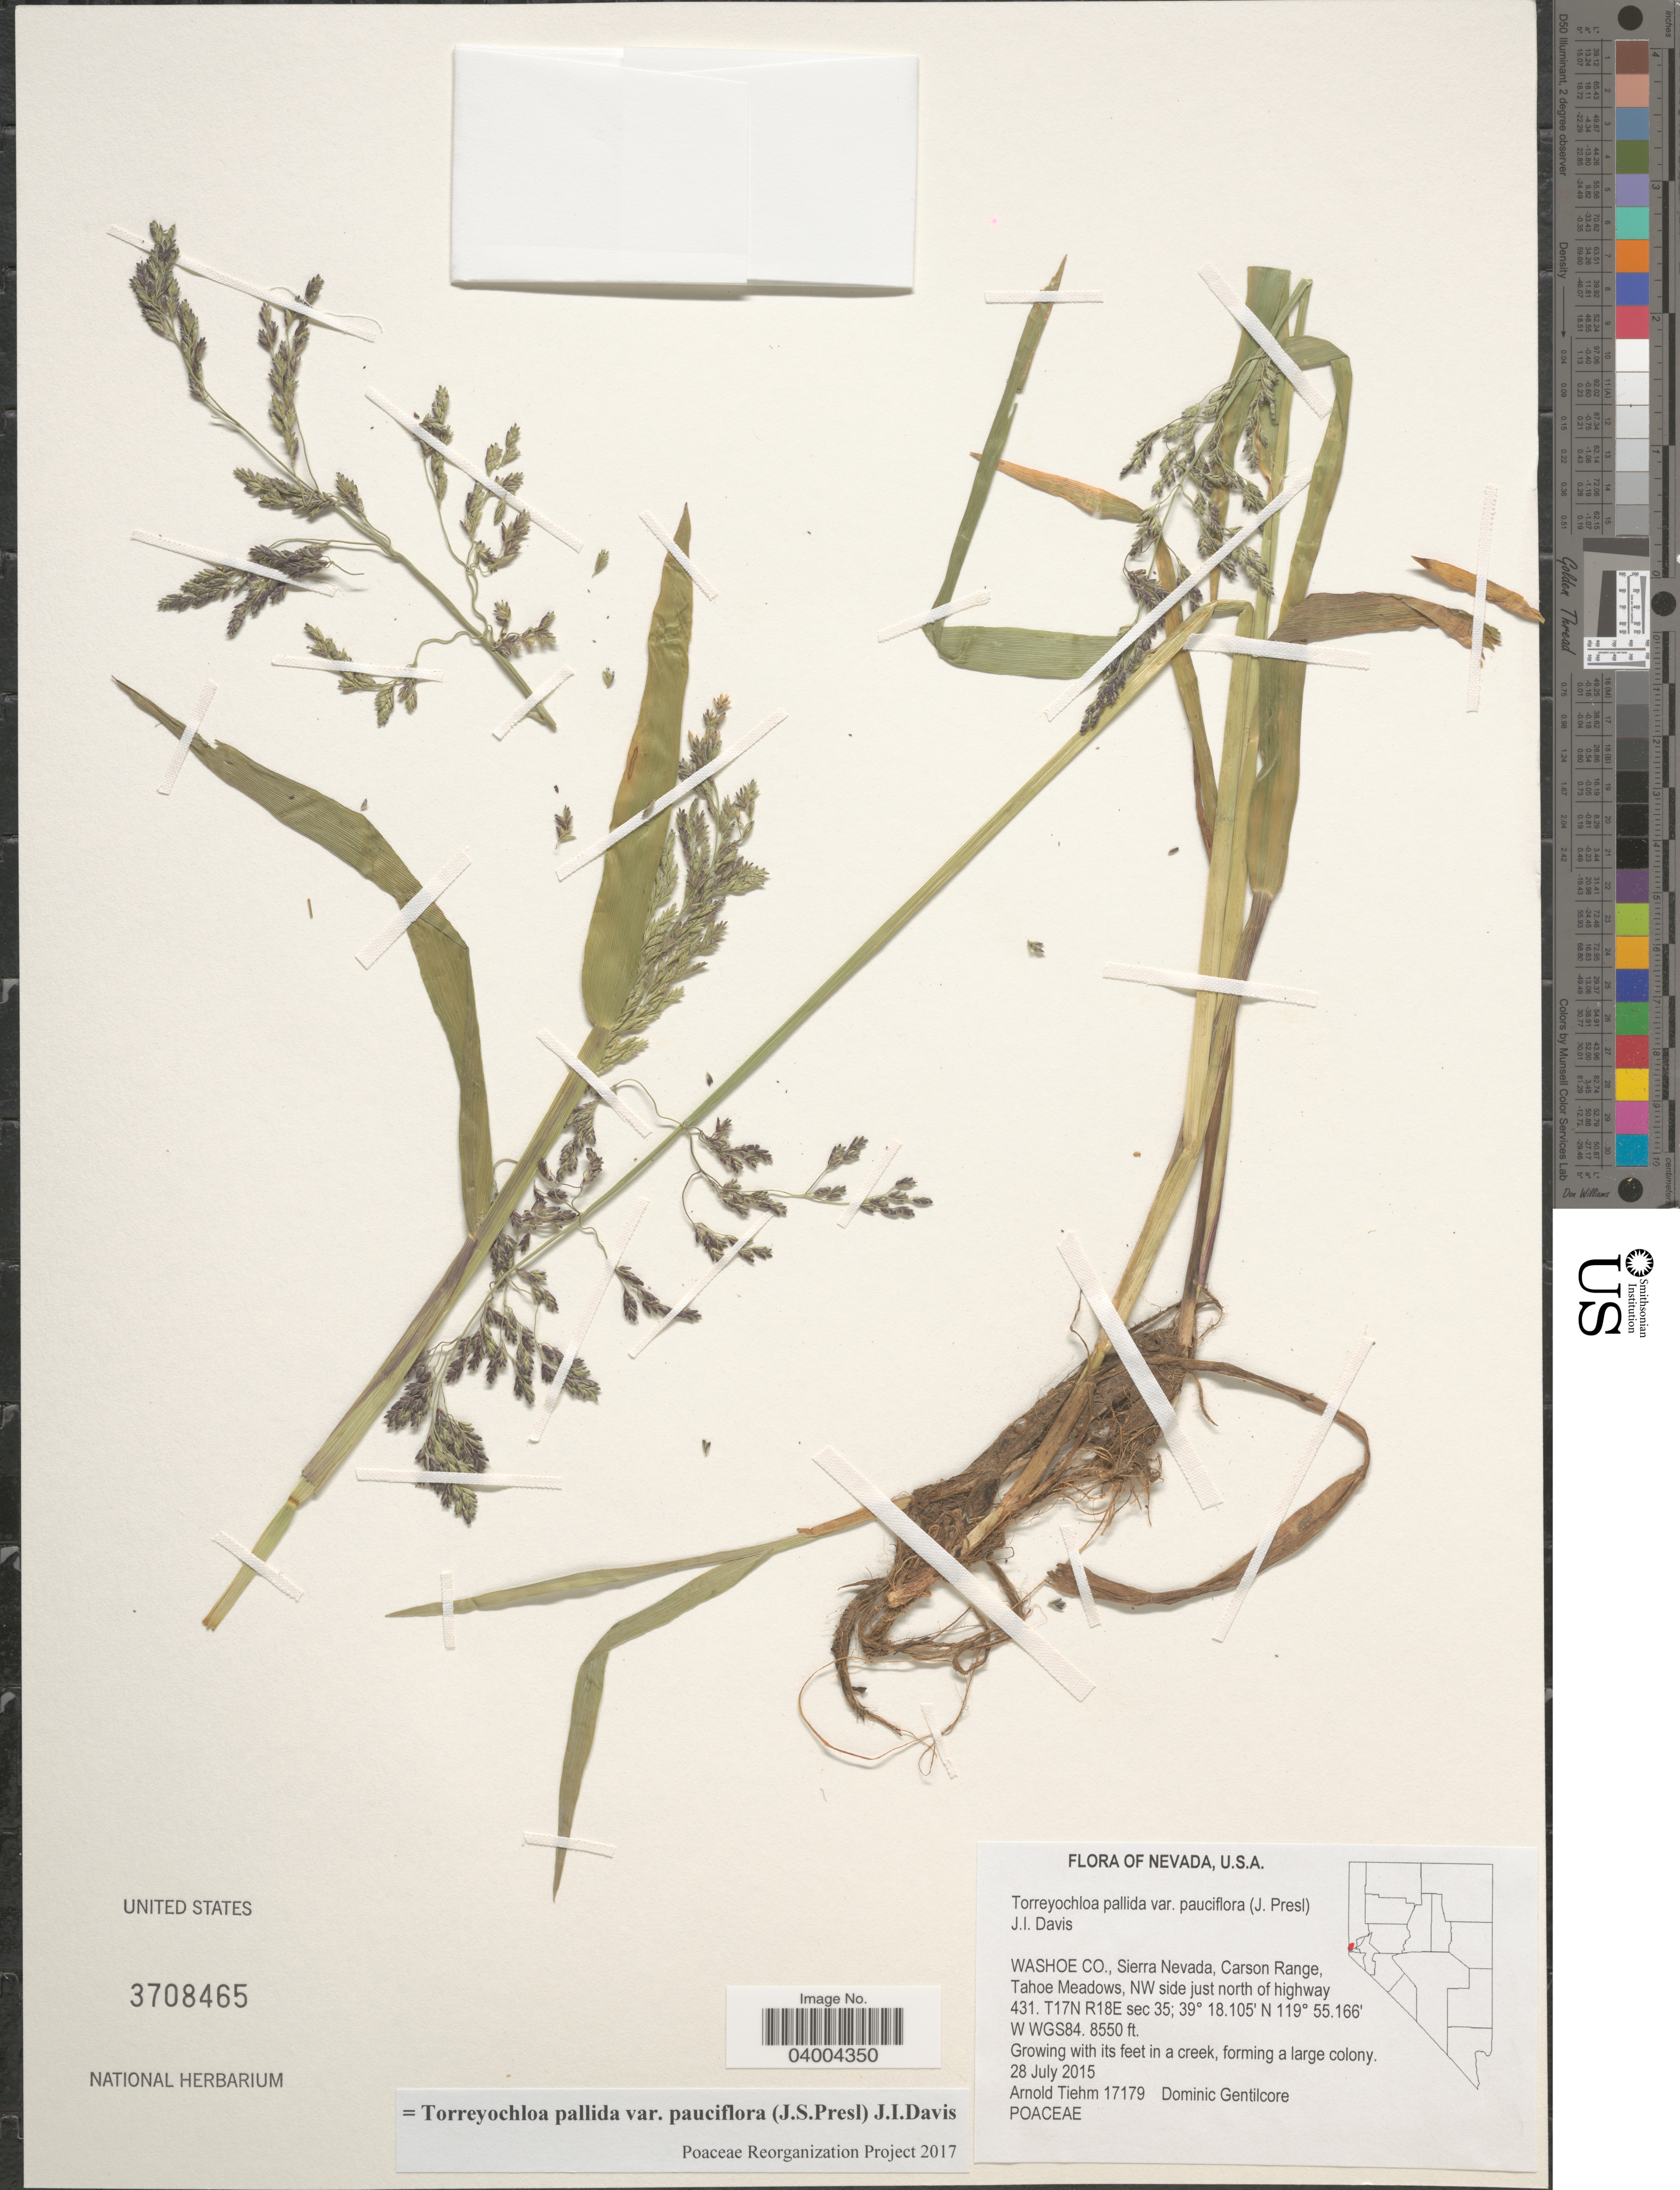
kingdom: Plantae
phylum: Tracheophyta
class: Liliopsida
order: Poales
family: Poaceae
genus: Torreyochloa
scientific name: Torreyochloa pallida var. pauciflora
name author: (J. Presl) J.I. Davis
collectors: A. Tiehm & Dominic Gentilcore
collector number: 17179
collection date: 2015-07-28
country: United States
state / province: Nevada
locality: Washoe Co., Sierra Nevada, Carson Range, Tahoe Meadows, NW side just north of highway 431, T17N R18E sec 35. WGS84.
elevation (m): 2606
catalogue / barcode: US 3708465